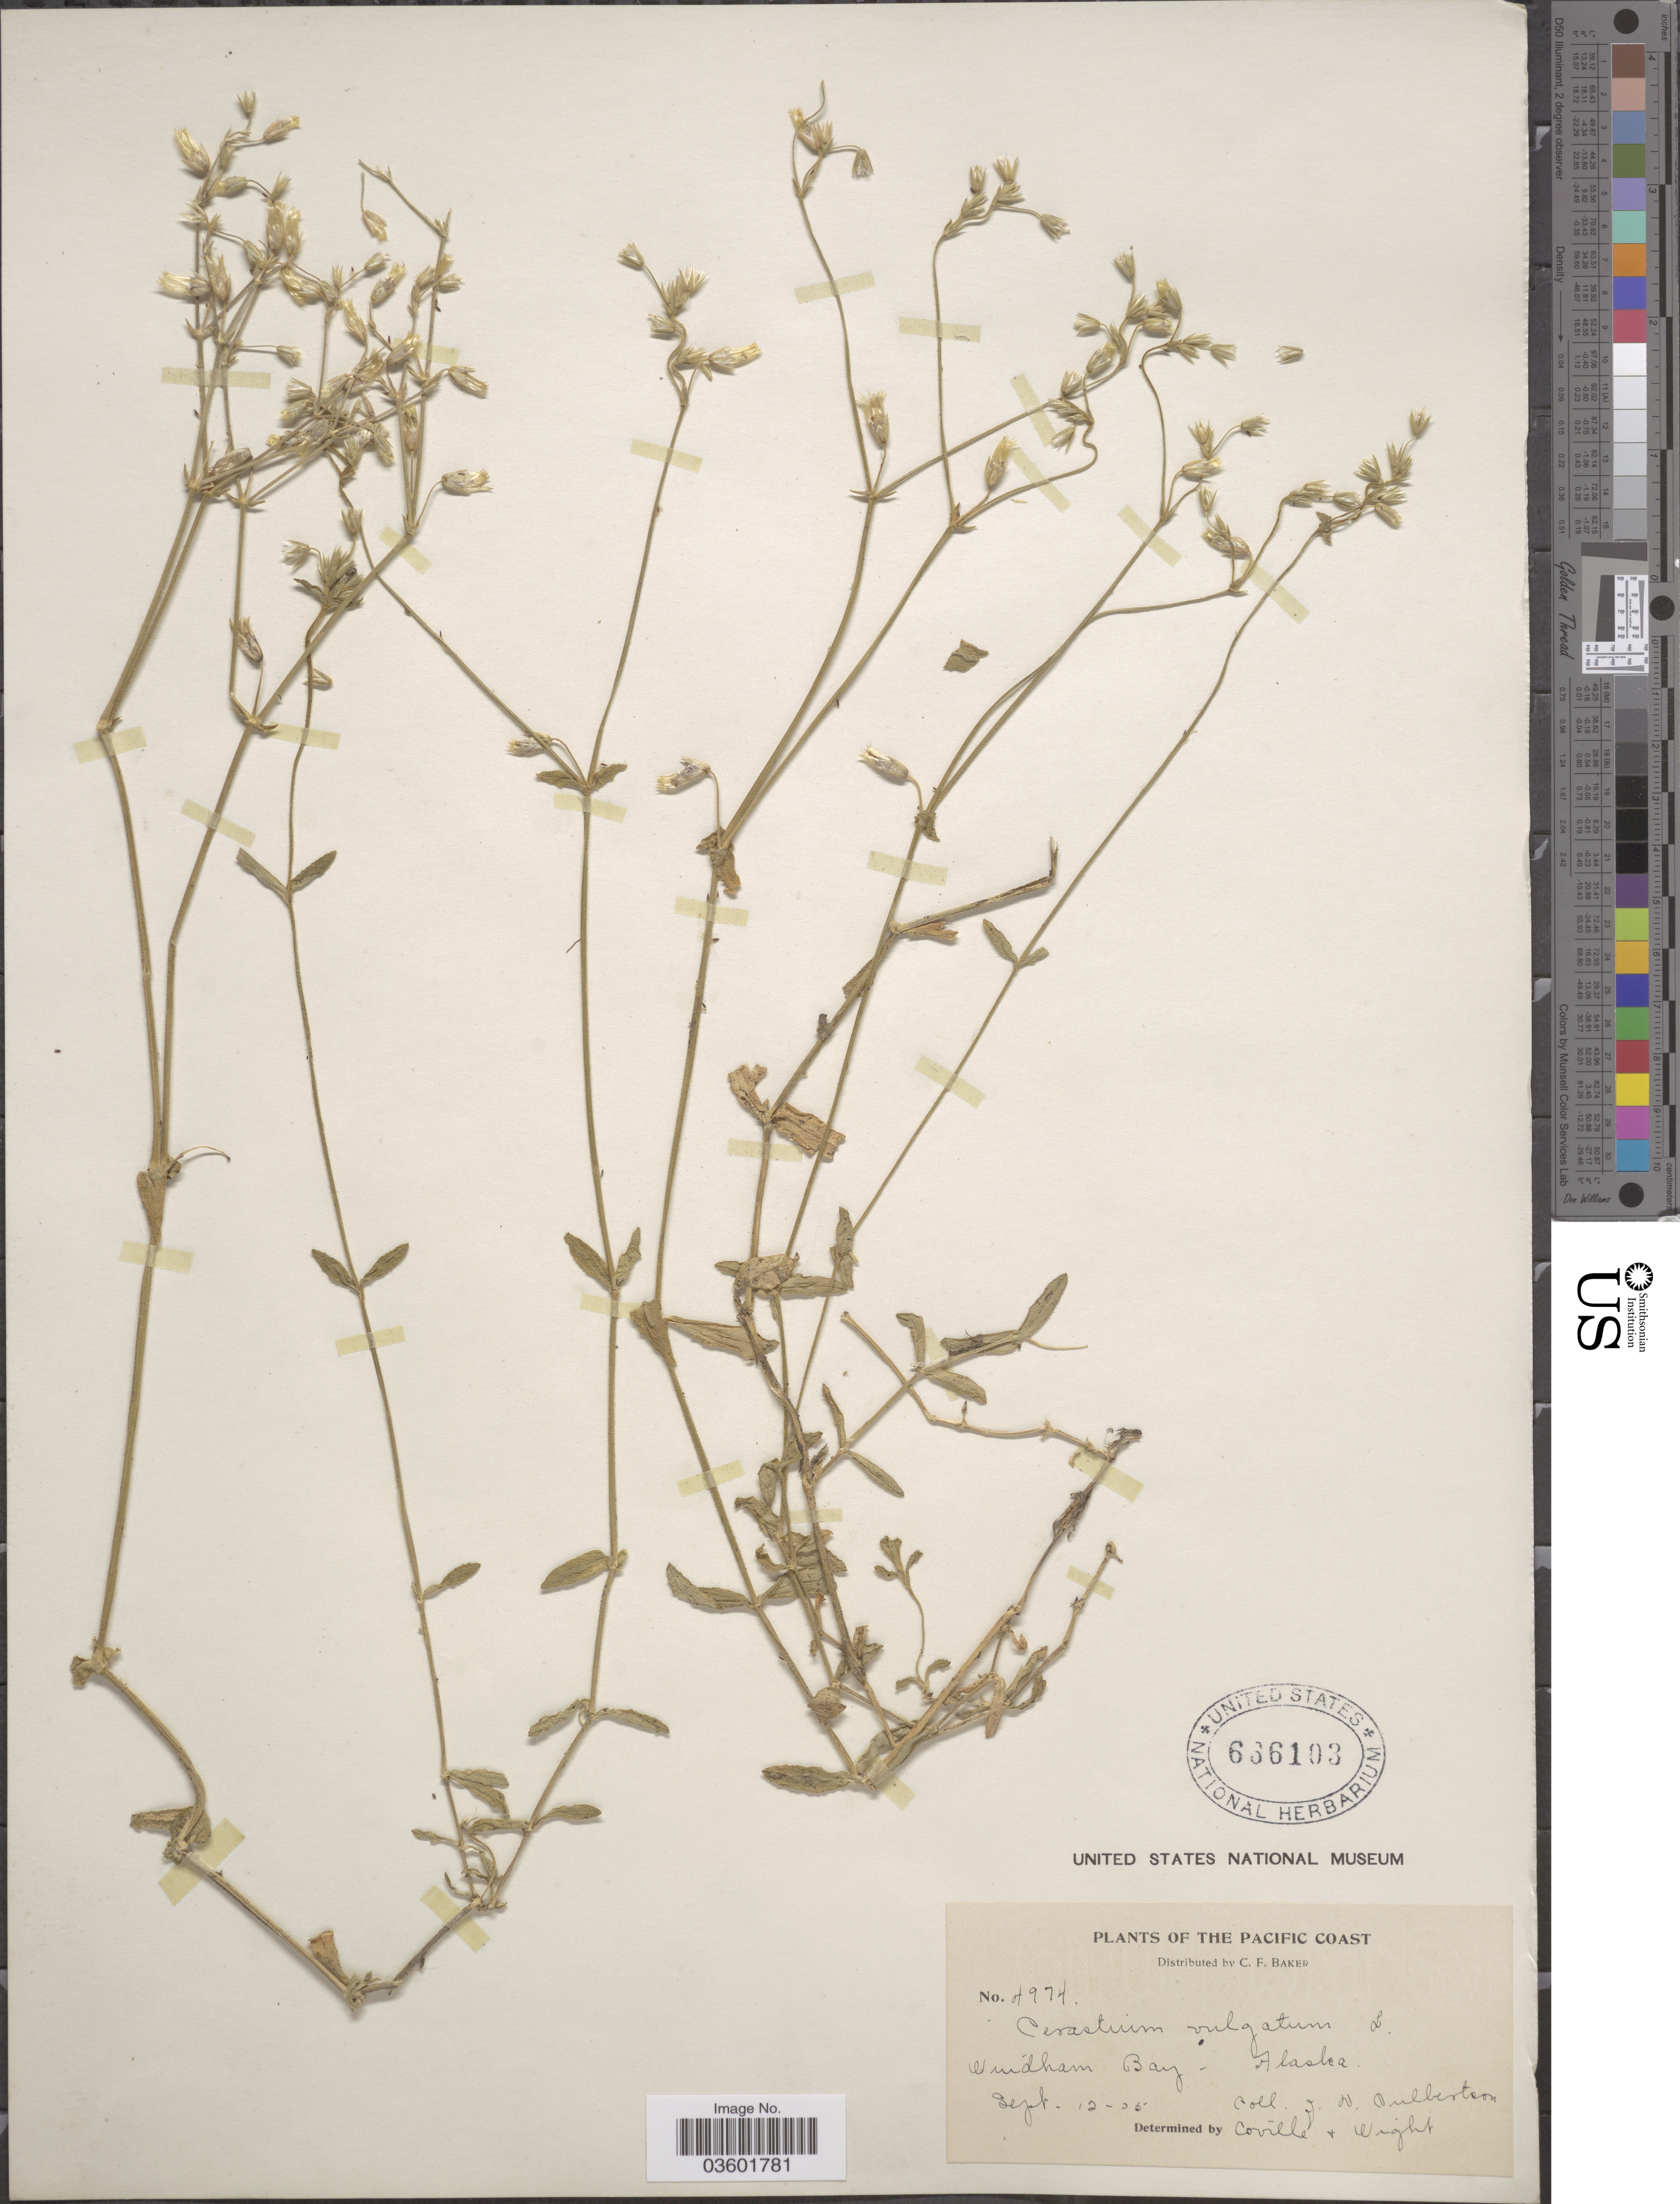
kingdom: Plantae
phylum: Tracheophyta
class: Magnoliopsida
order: Caryophyllales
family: Caryophyllaceae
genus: Cerastium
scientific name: Cerastium caespitosum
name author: Rchb. & Kit.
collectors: J. Culbertson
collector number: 4974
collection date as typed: Transcribed d/m/y: 12/9/5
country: United States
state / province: Alaska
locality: Pacific Coast. Windham Bay.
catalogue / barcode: US 666103